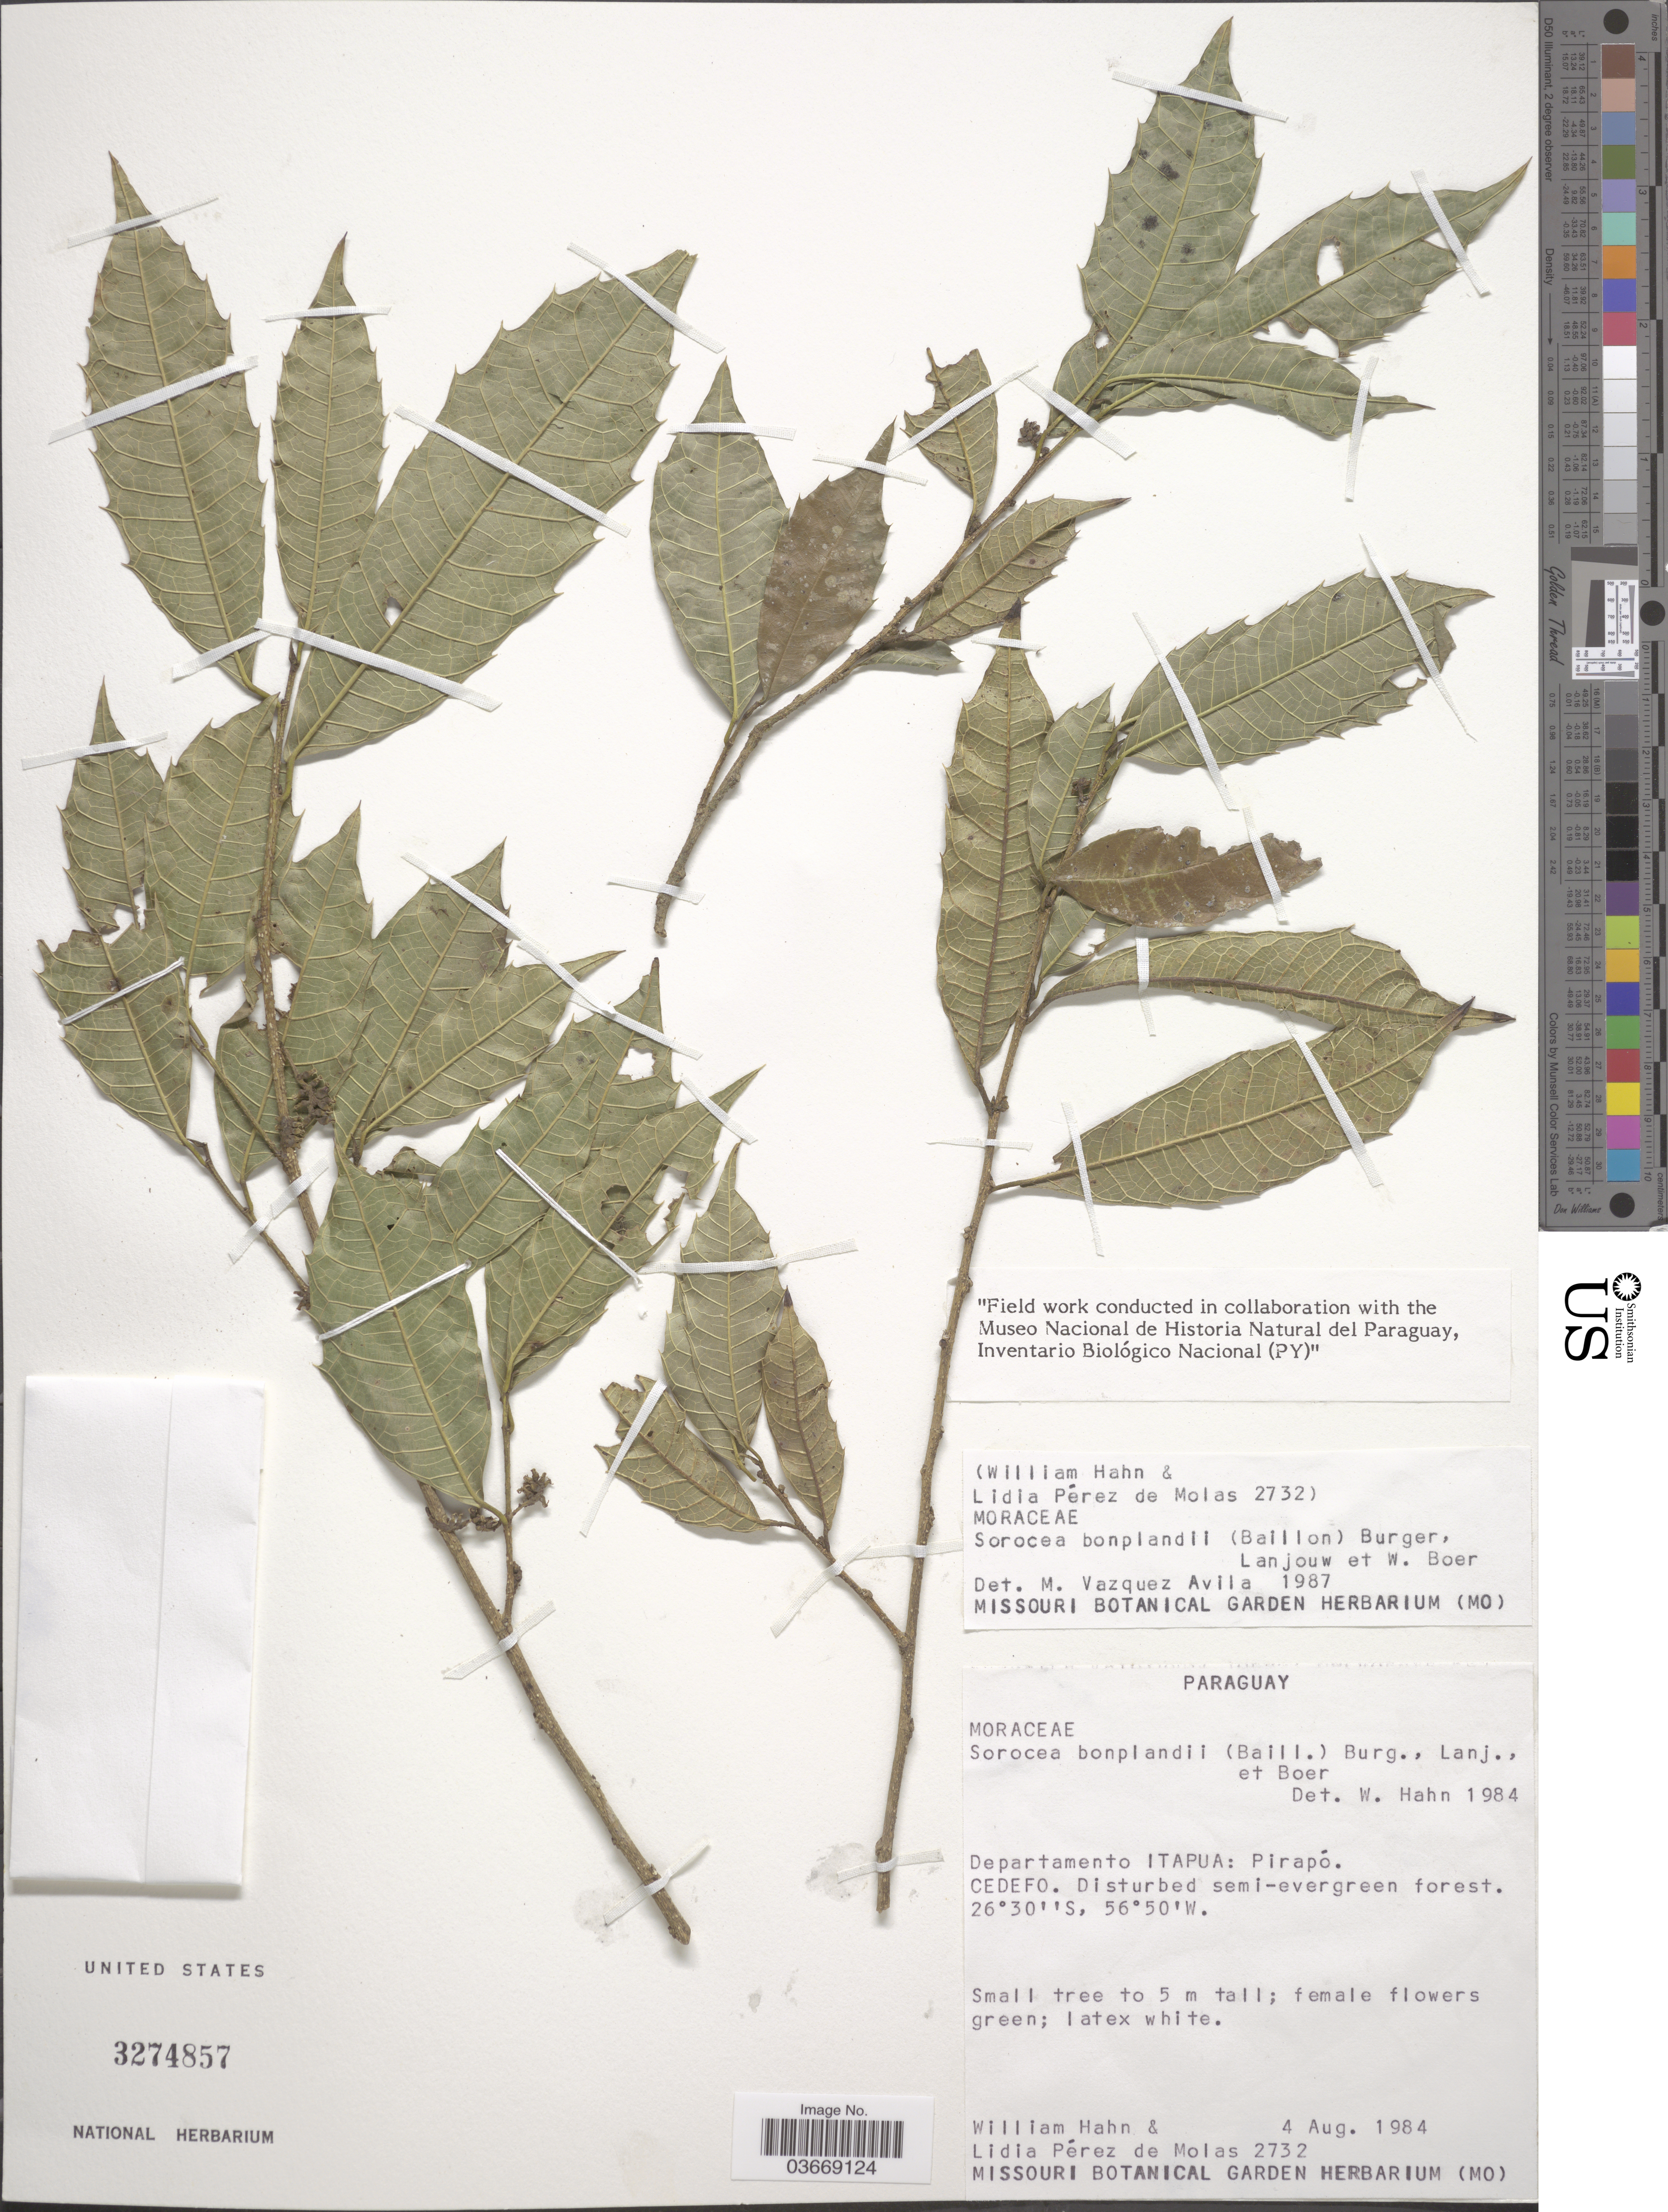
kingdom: Plantae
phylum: Tracheophyta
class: Magnoliopsida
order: Rosales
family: Moraceae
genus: Sorocea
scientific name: Sorocea ilicifolia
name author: Miq.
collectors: W. J. Hahn & L. Perez de Molas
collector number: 2732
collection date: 1984-08-04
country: Paraguay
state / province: Itapua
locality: Departamento Itapua: Pirapó. Cedefo.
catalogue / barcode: US 3274857